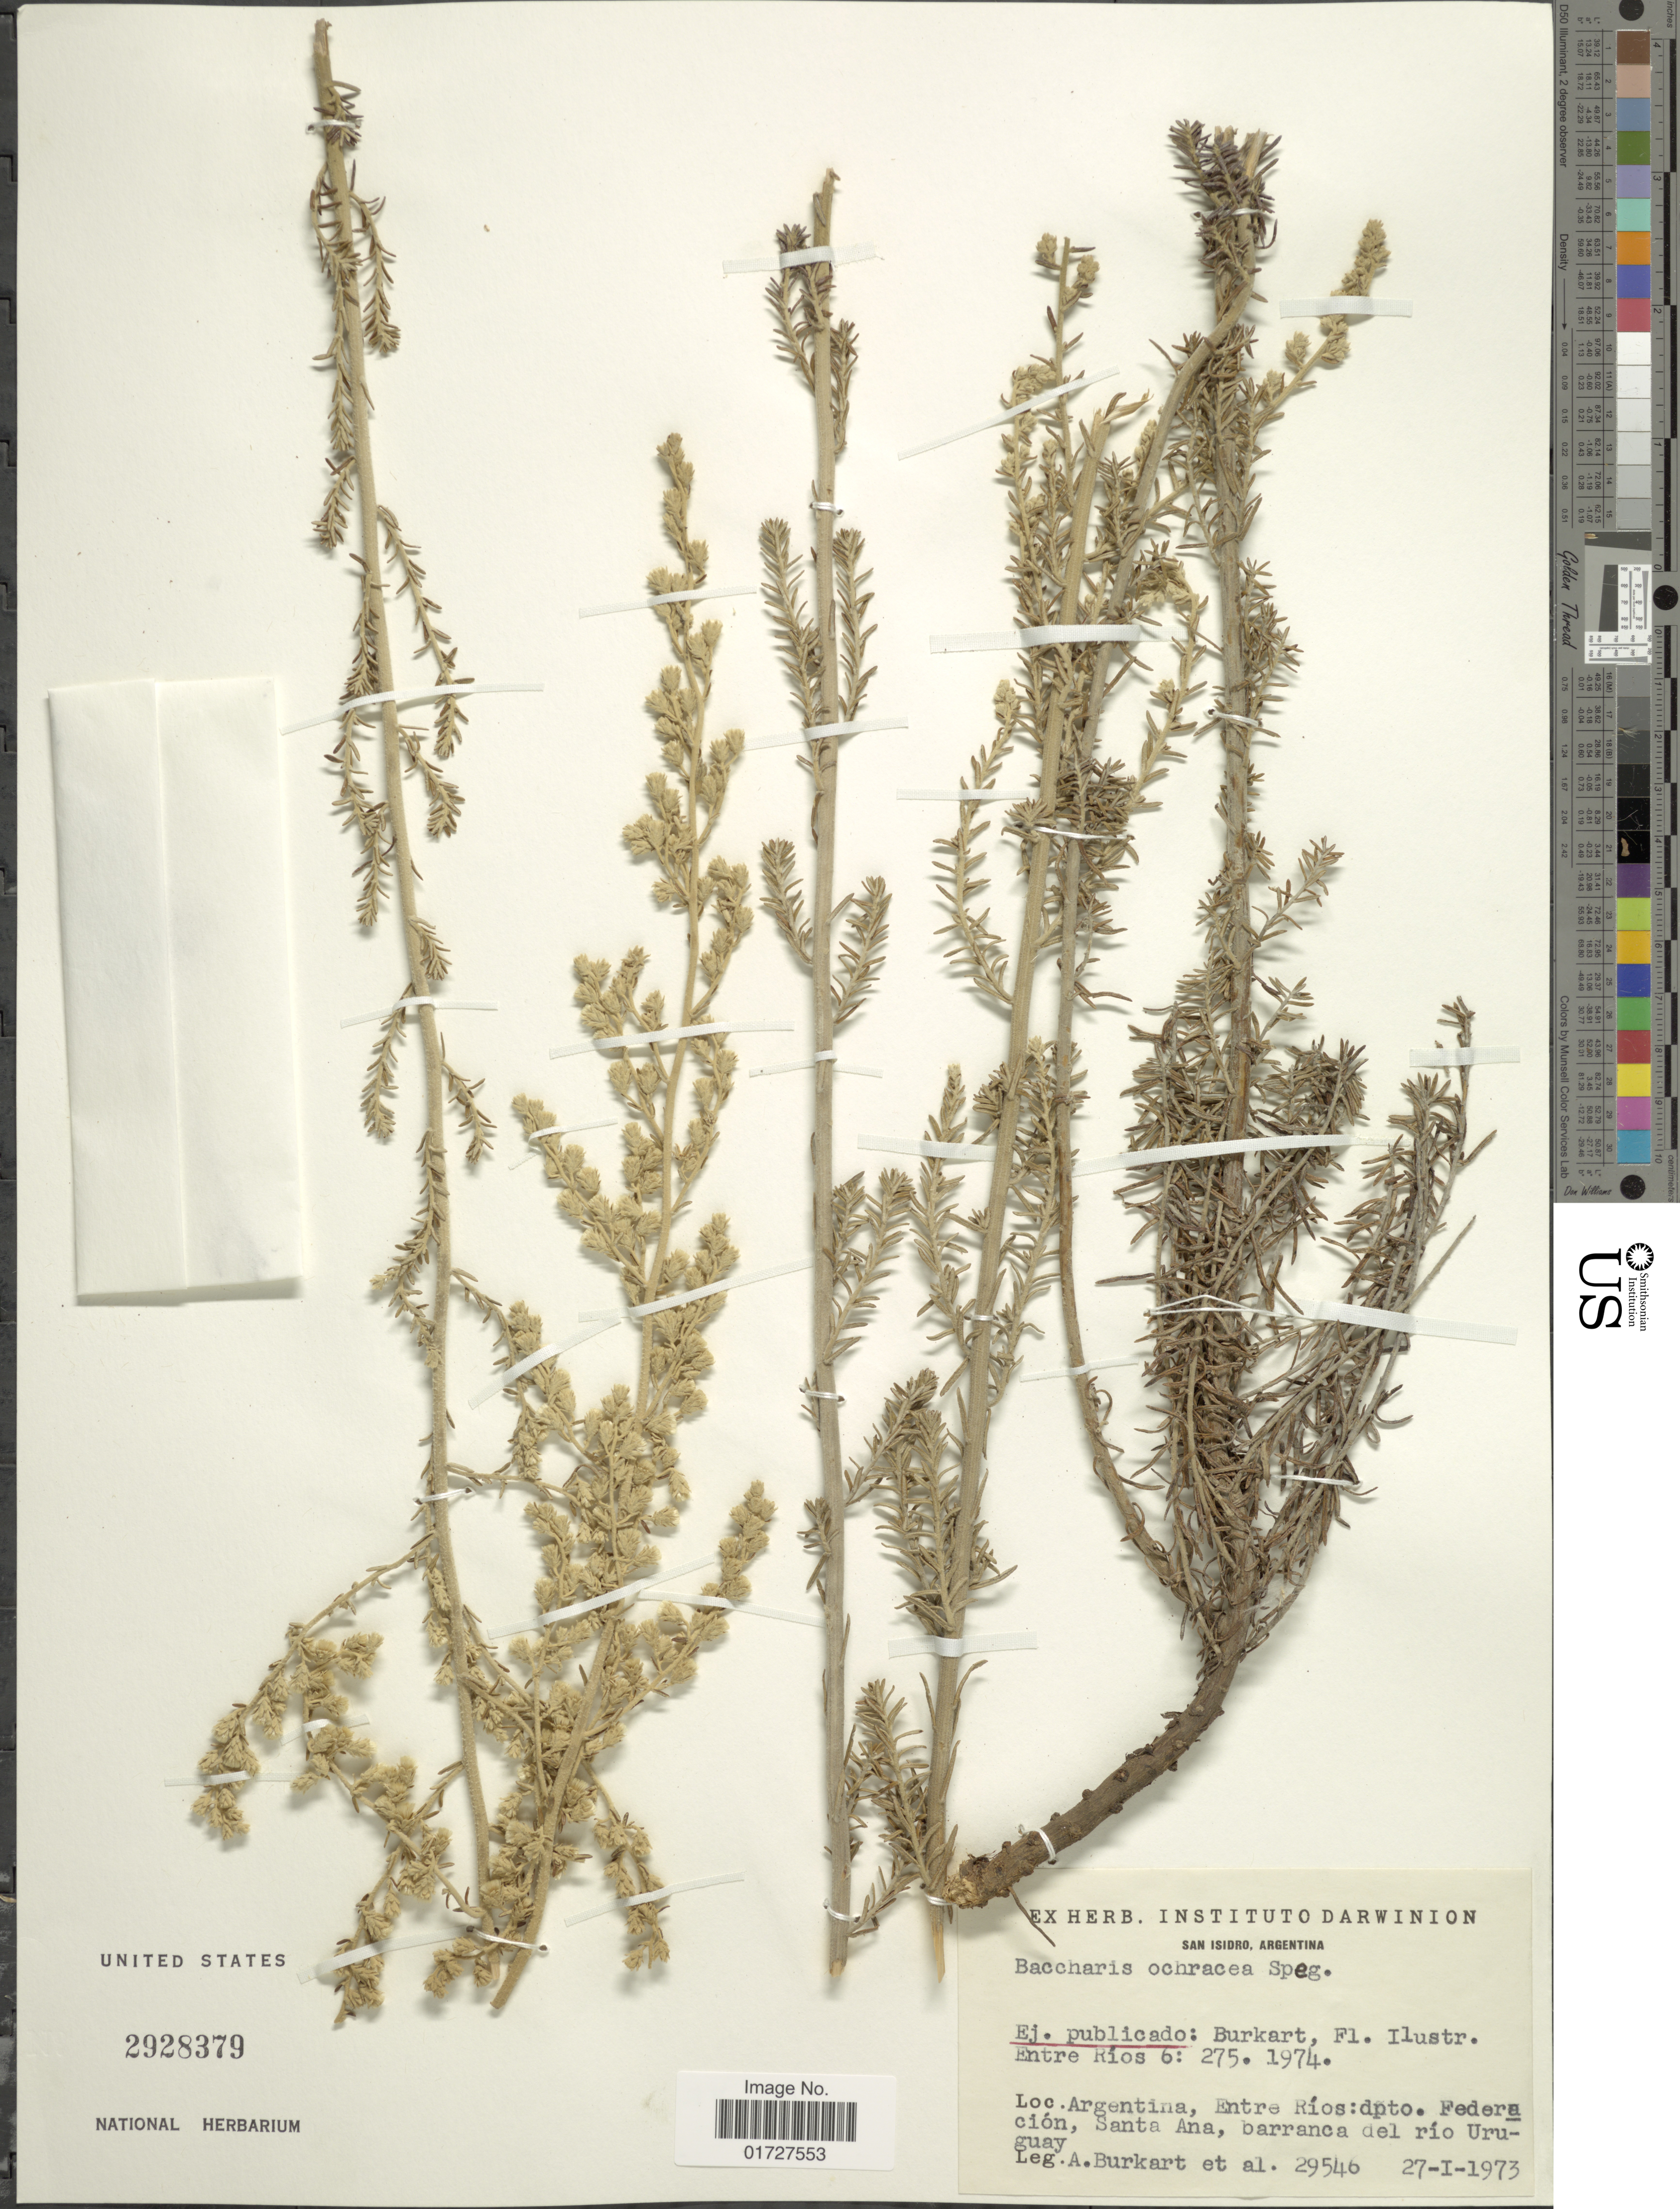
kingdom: Plantae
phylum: Tracheophyta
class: Magnoliopsida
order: Asterales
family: Asteraceae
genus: Baccharis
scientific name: Baccharis ochracea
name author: Spreng.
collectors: A. E. Burkart & et al.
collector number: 29546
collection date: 1973-01-27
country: Argentina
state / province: Entre Rios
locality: Dpto. Federación, Santa Ana, barranca del río Uruguay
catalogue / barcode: US 2928379